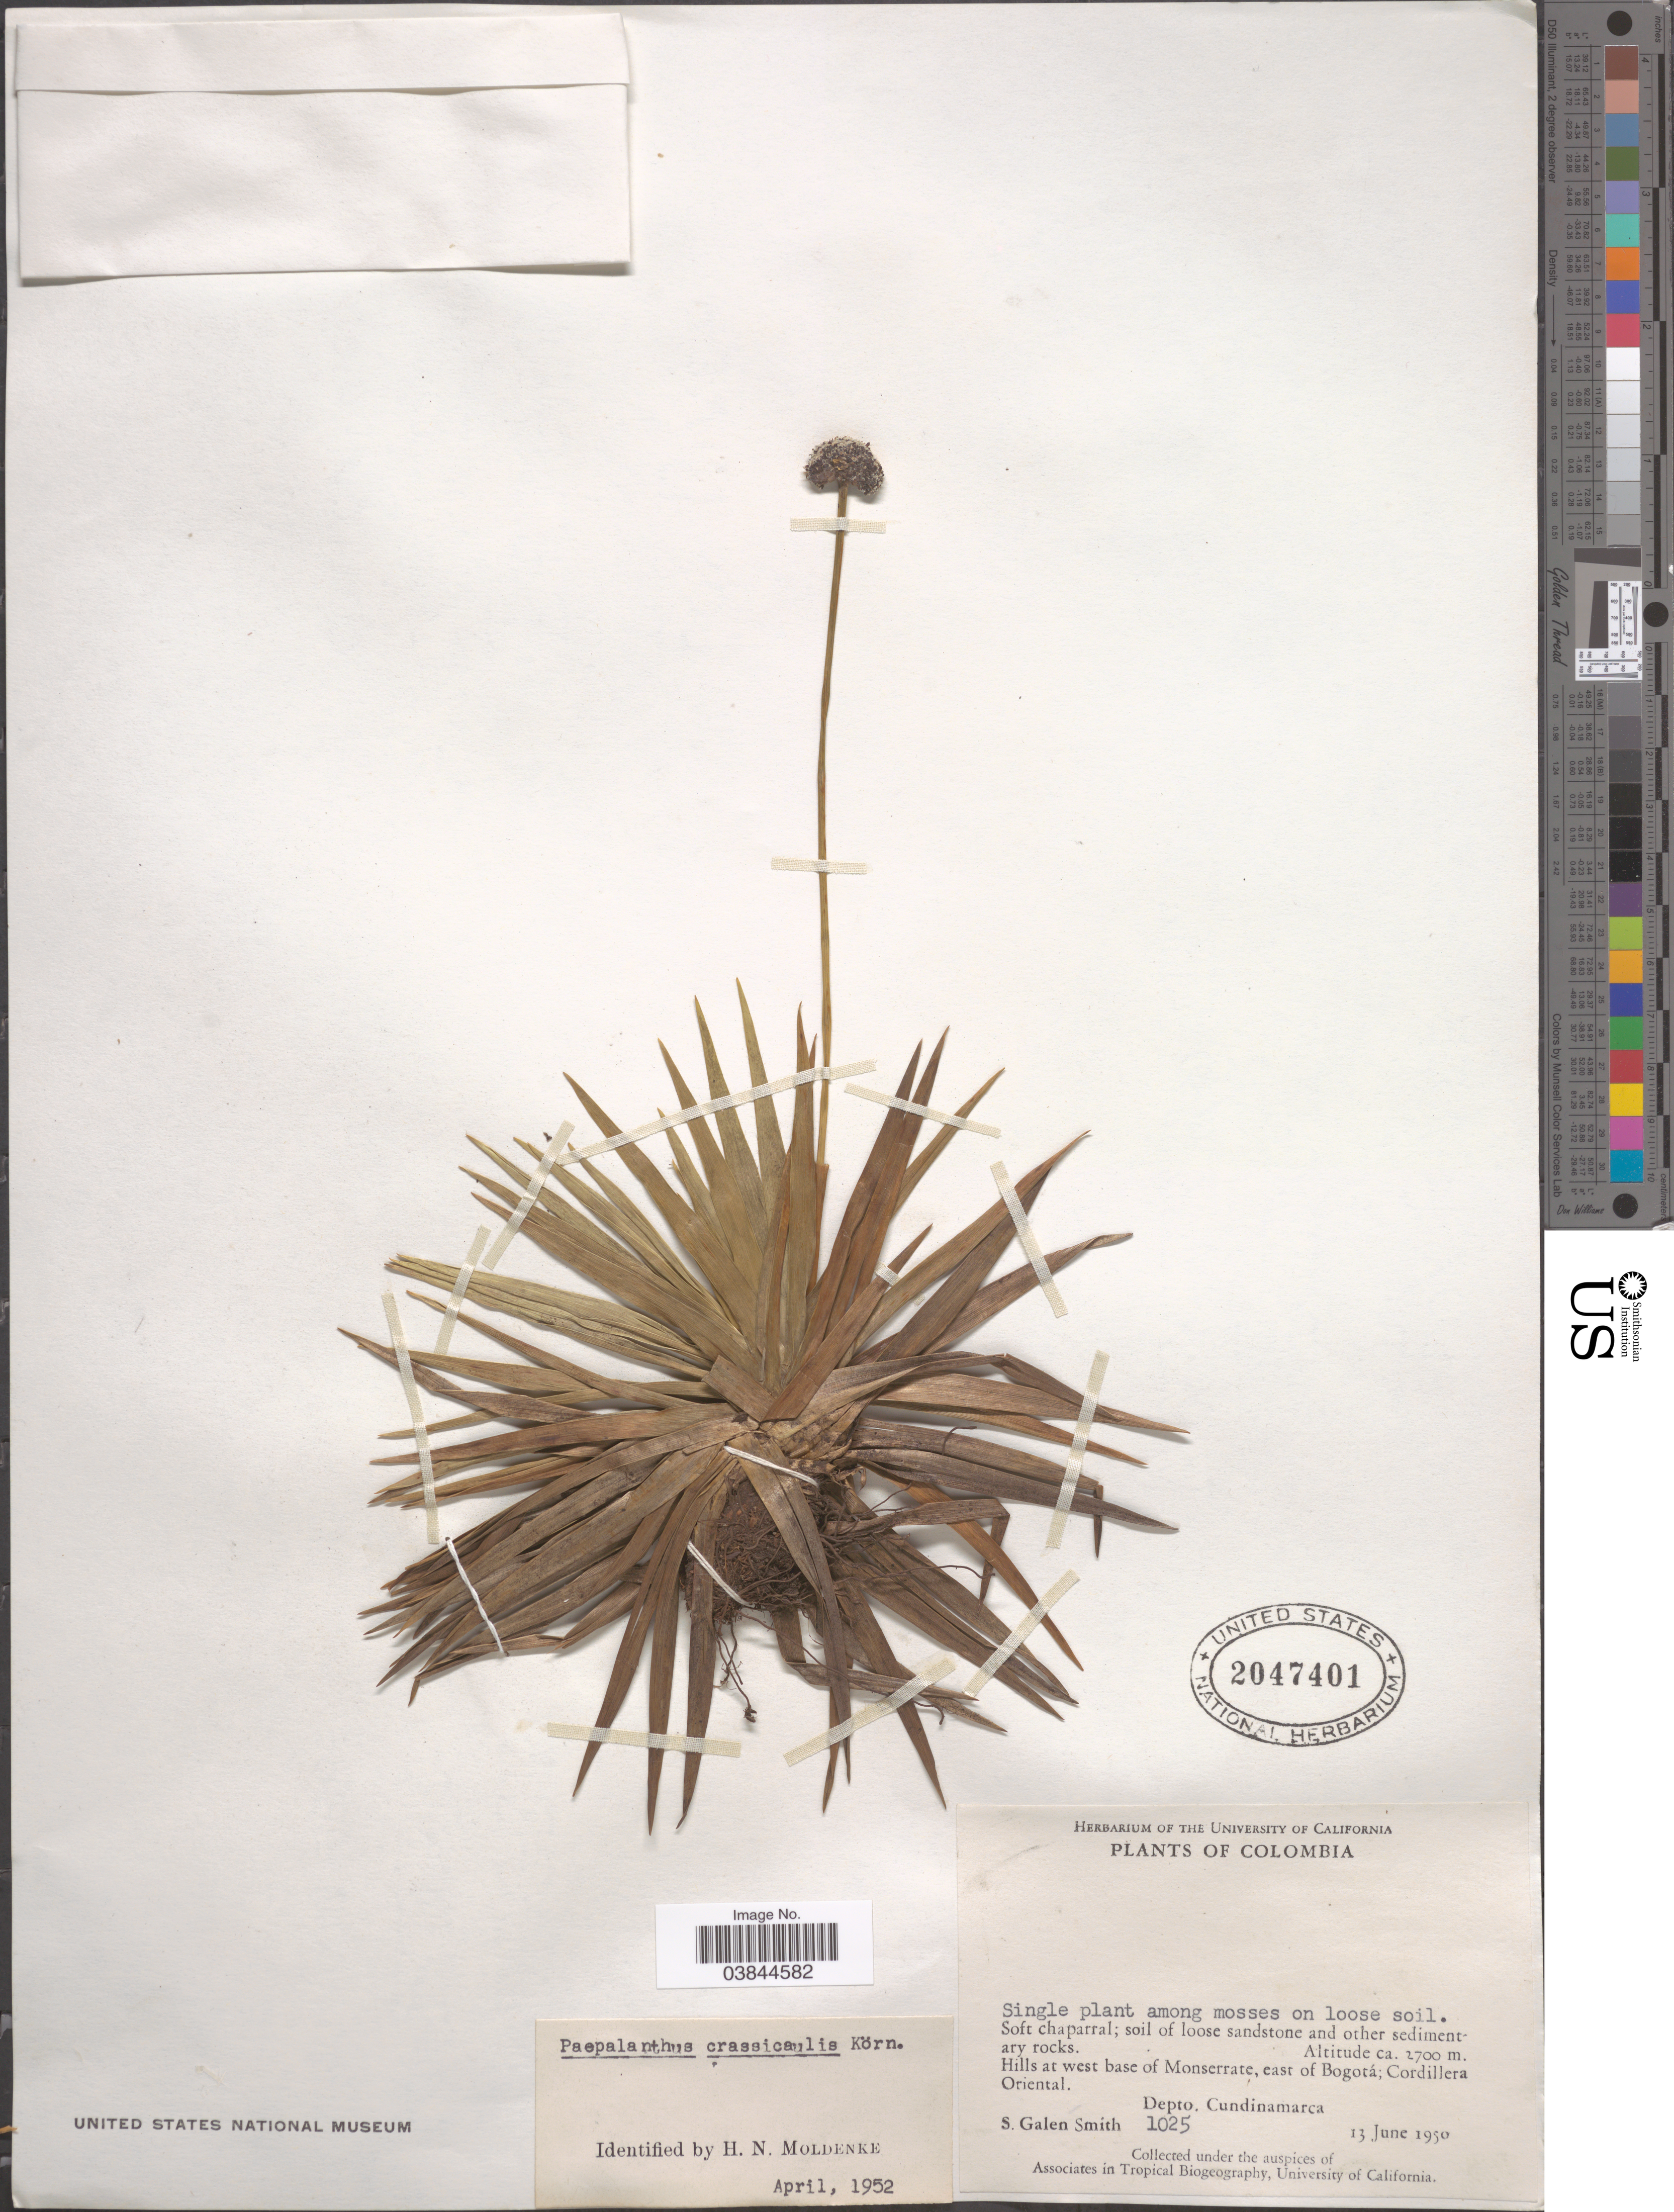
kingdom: Plantae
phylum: Tracheophyta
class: Liliopsida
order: Poales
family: Eriocaulaceae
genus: Paepalanthus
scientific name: Paepalanthus ensifolius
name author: (Kunth) Kunth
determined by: Sauthier, Laura Jeanne, (SPF), Universidade de Sao Paulo (BRAZIL)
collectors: S. G. Smith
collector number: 1025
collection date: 1950-06-13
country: Colombia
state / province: Cundinamarca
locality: Hills at west base of Monserrate, east of Bogotá; Cordillera Oriental. Depto. Cundinamarca.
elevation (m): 2700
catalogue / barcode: US 2047401